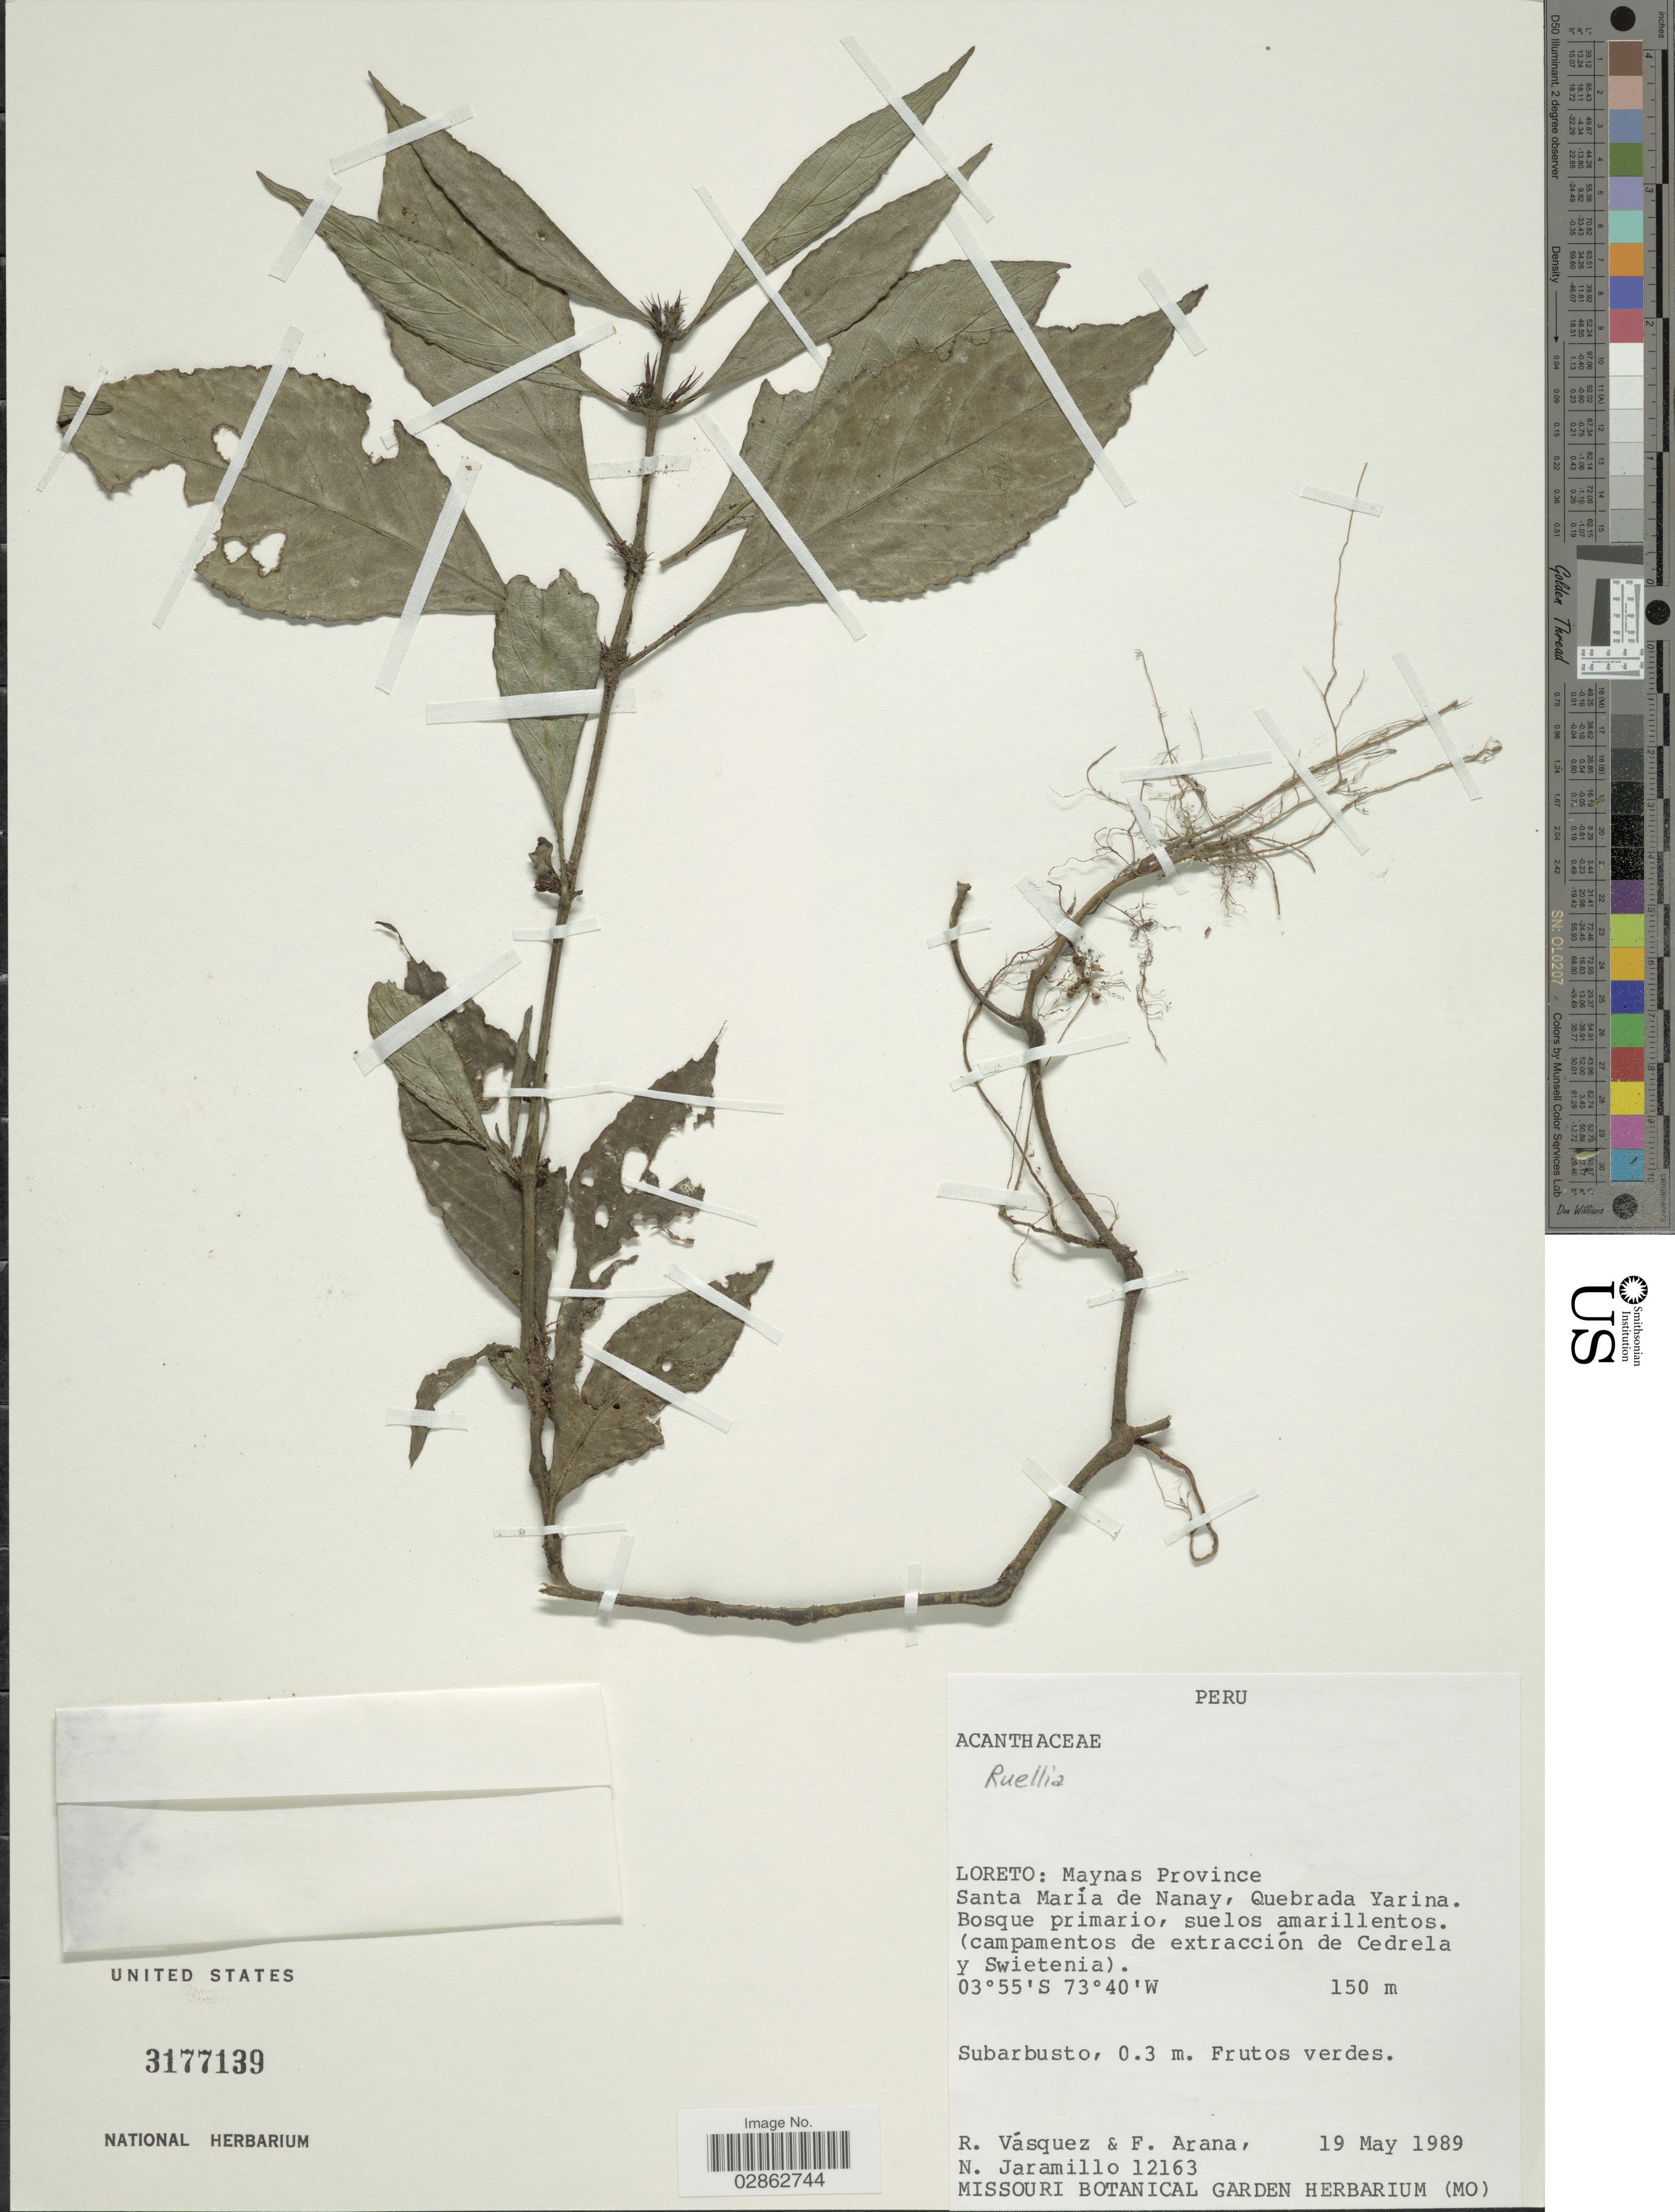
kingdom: Plantae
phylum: Tracheophyta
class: Magnoliopsida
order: Lamiales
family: Acanthaceae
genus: Ruellia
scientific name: Ruellia sp.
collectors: R. Vásquez, F. Arana & N. Jaramillo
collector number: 12163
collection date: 1989-05-19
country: Peru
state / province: Loreto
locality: Maynas Province. Santa María de Nanay, Quebrada Yarina.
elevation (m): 150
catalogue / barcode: US 3177139